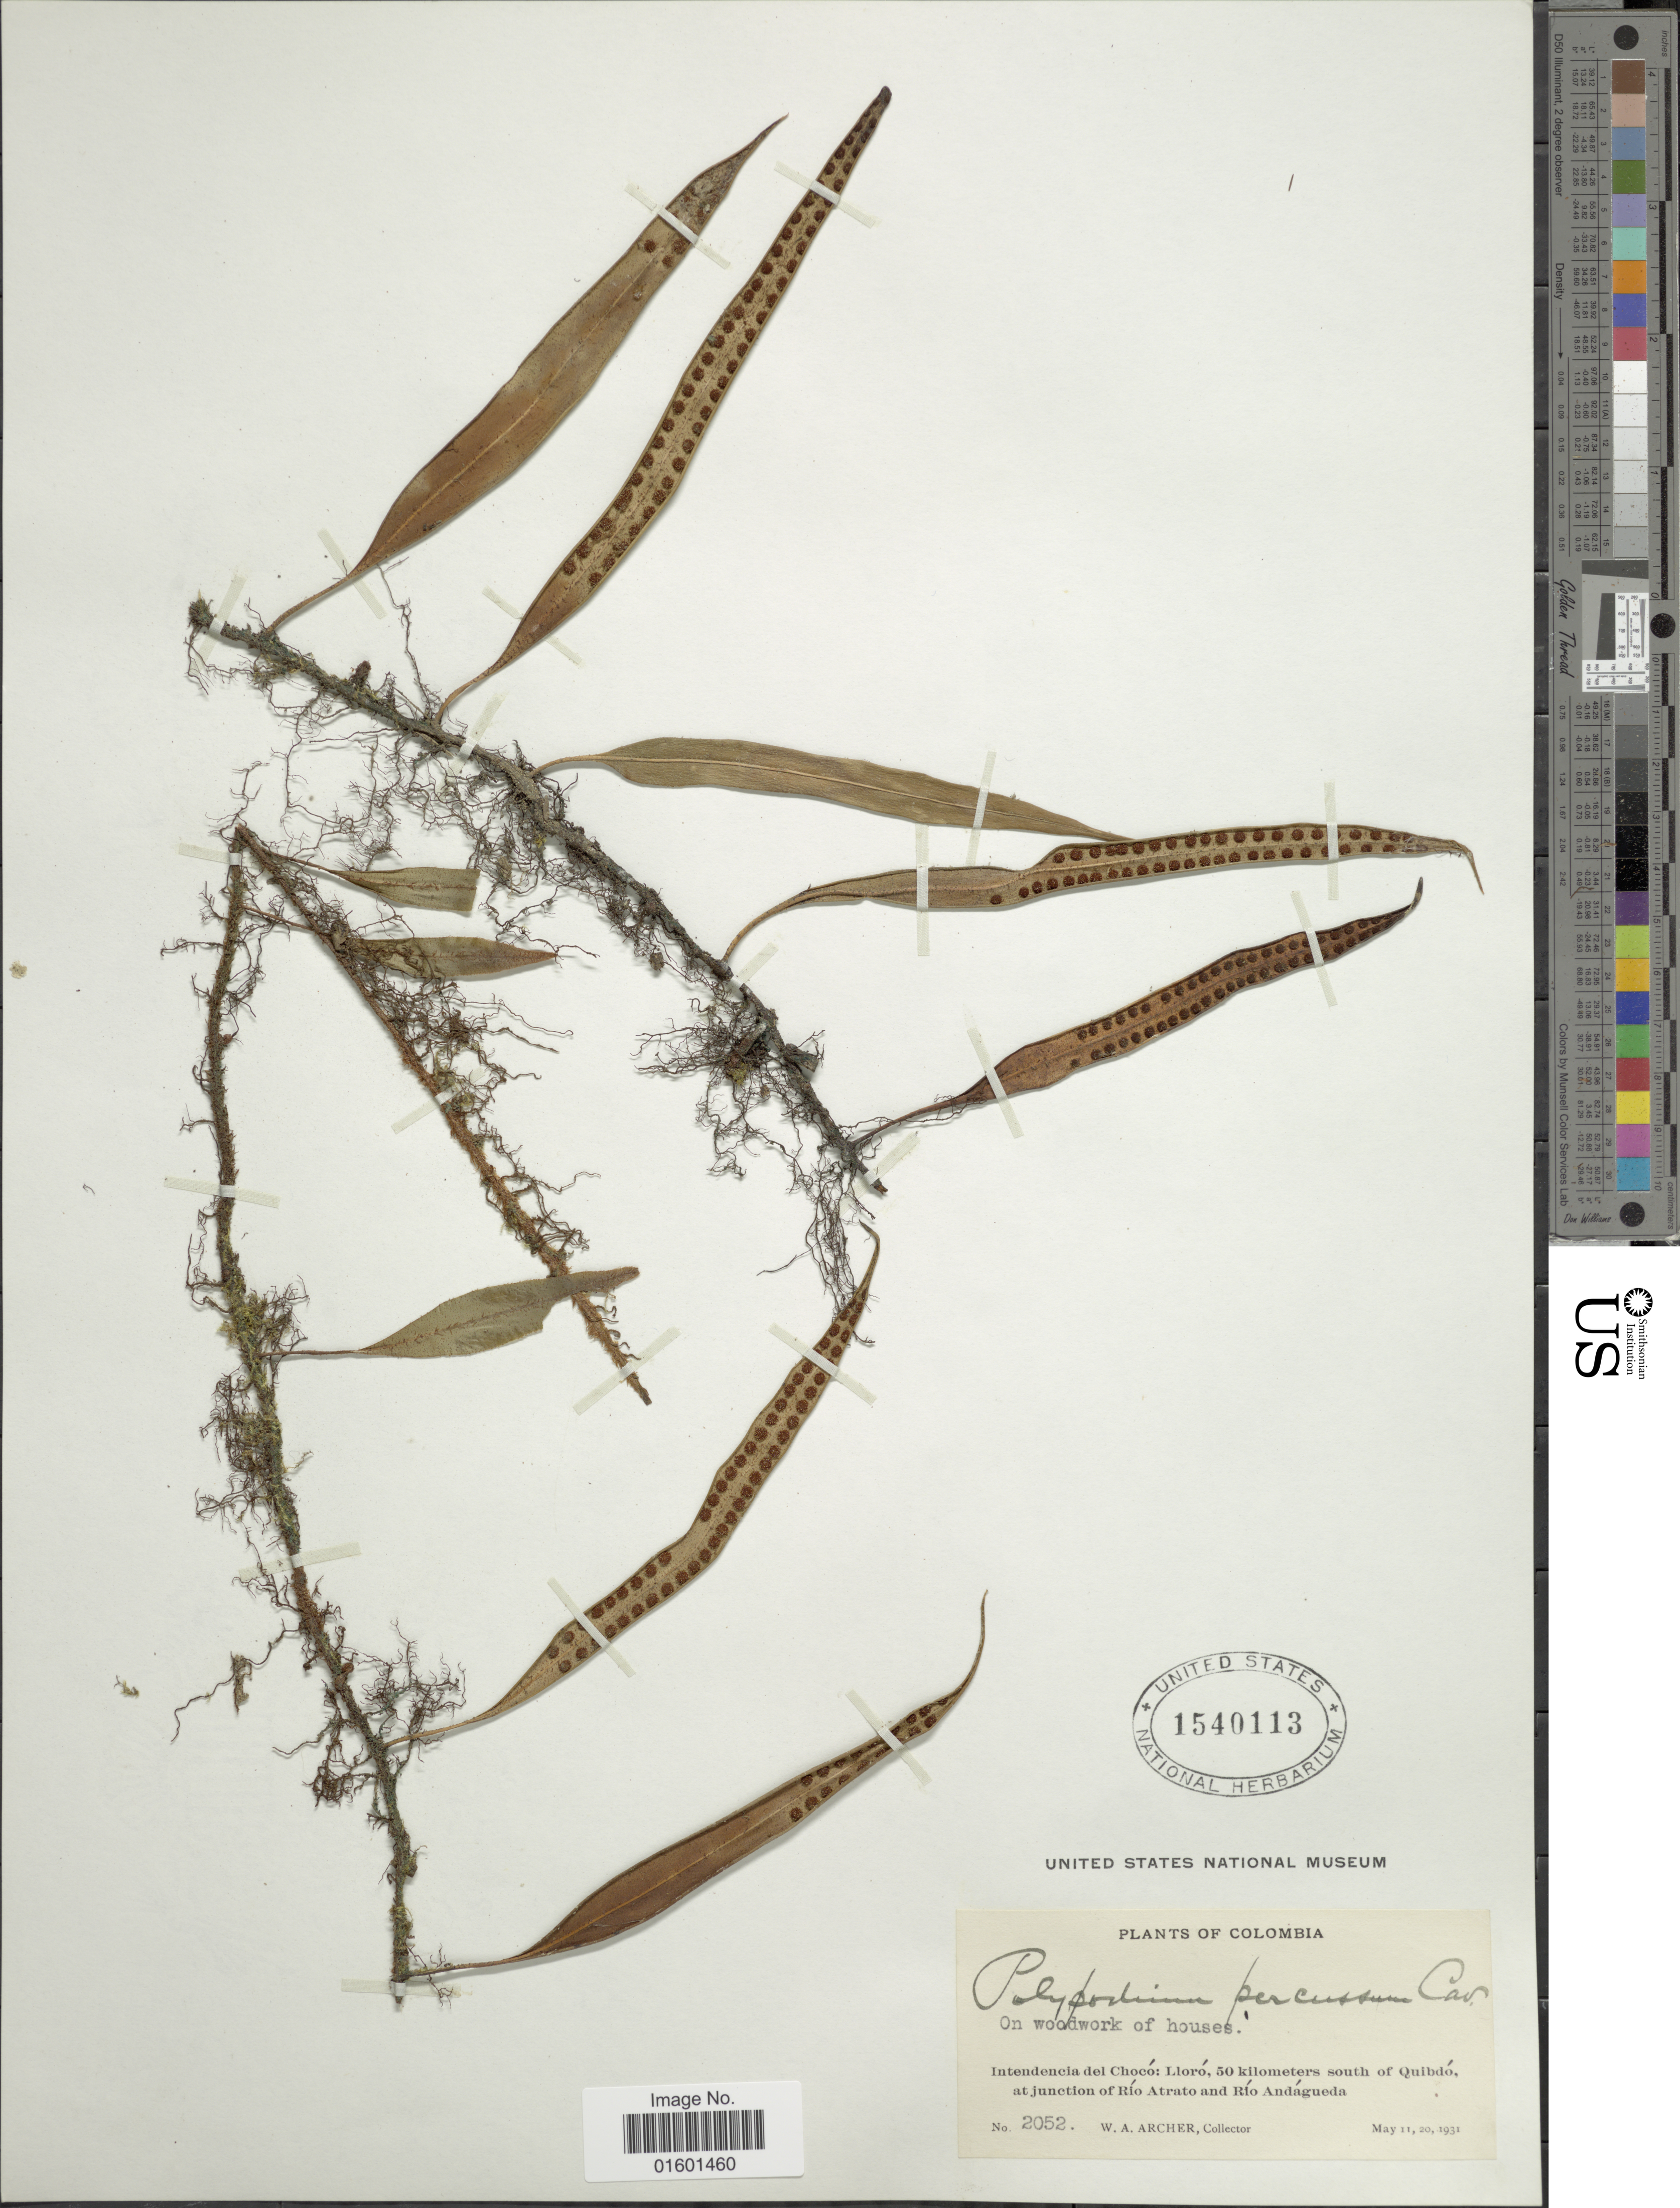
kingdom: Plantae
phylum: Tracheophyta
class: Polypodiopsida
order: Polypodiales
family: Polypodiaceae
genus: Microgramma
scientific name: Microgramma percussa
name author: (Cav.) de la Sota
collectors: W. A. Archer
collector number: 2052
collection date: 1931-05-11/1931-05-20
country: Colombia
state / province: Chocó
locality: Lloro, 50 kilometers south of Quibdo, at junction of Rio Atrato and Rio Andagueda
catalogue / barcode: US 1540113